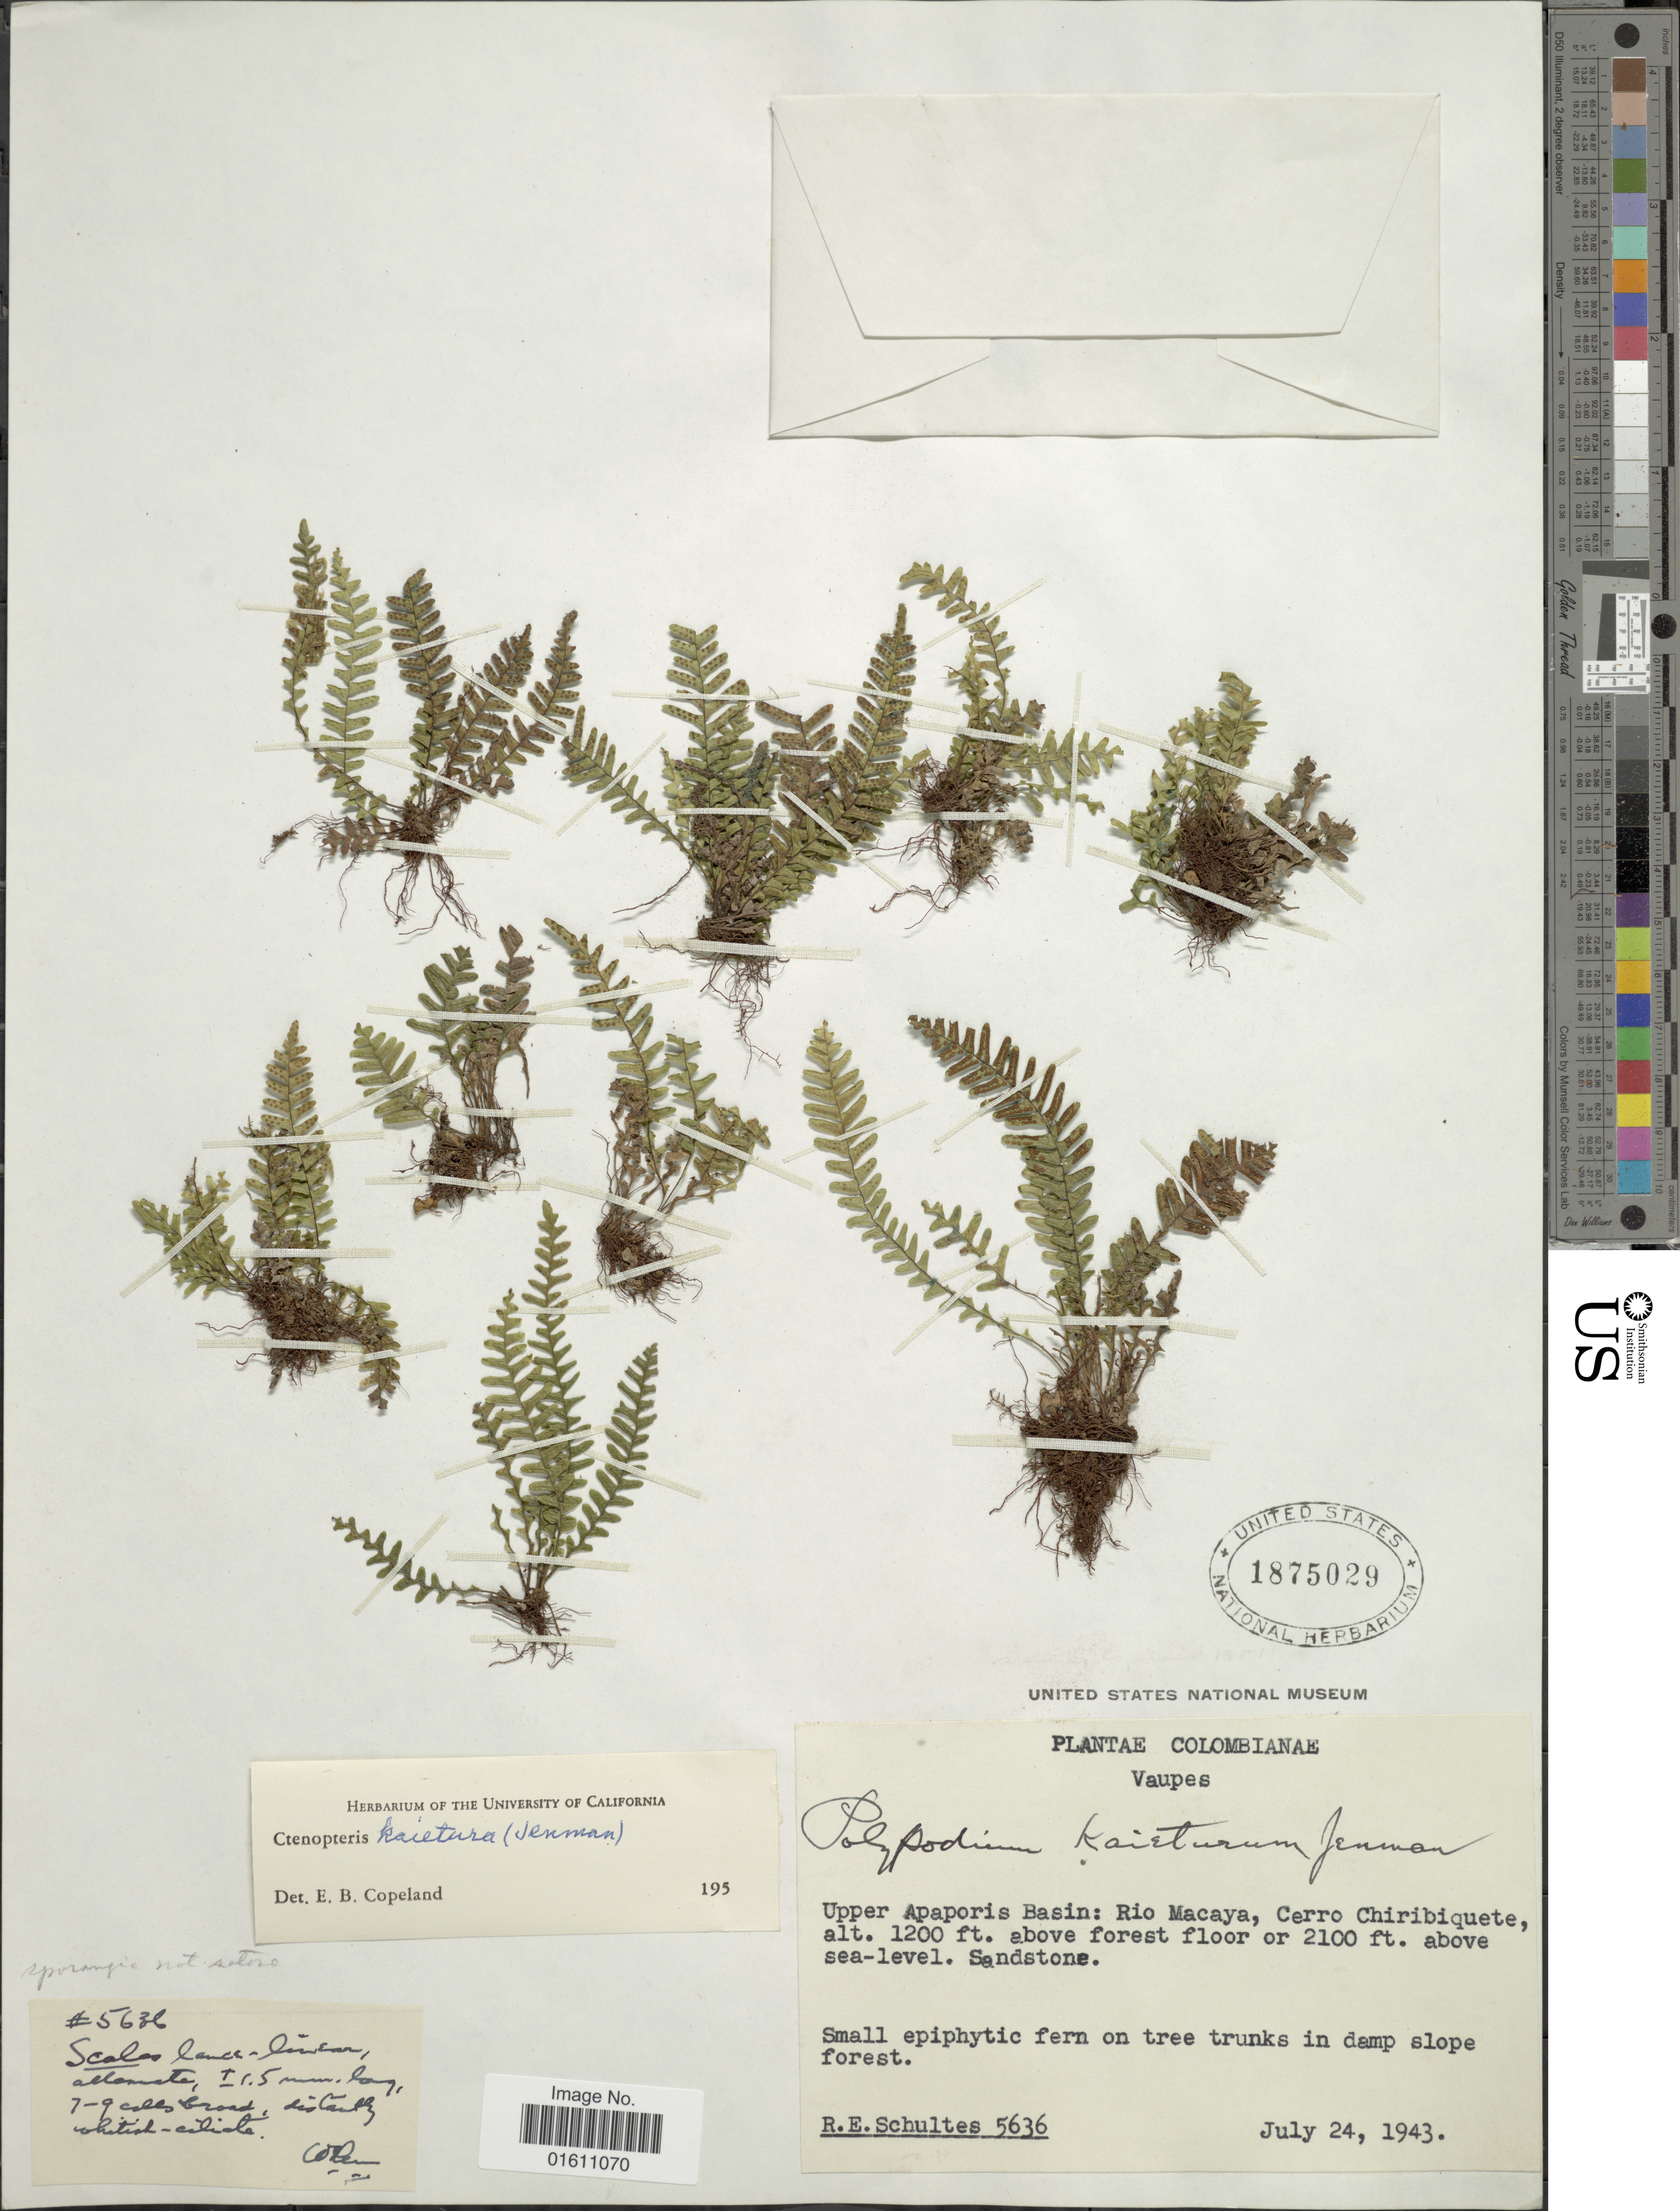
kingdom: Plantae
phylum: Tracheophyta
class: Polypodiopsida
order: Polypodiales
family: Polypodiaceae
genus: Moranopteris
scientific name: Moranopteris tenuicula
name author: (Fée) A.R. Sm. & R.C. Moran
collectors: R. E. Schultes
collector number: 5636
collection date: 1943-07-24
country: Colombia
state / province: Vaupés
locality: Vaupes, upper Apaporis Basin: Rio Macaya, Cerro Chiribiquete, above forest floor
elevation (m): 366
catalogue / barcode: US 1875029